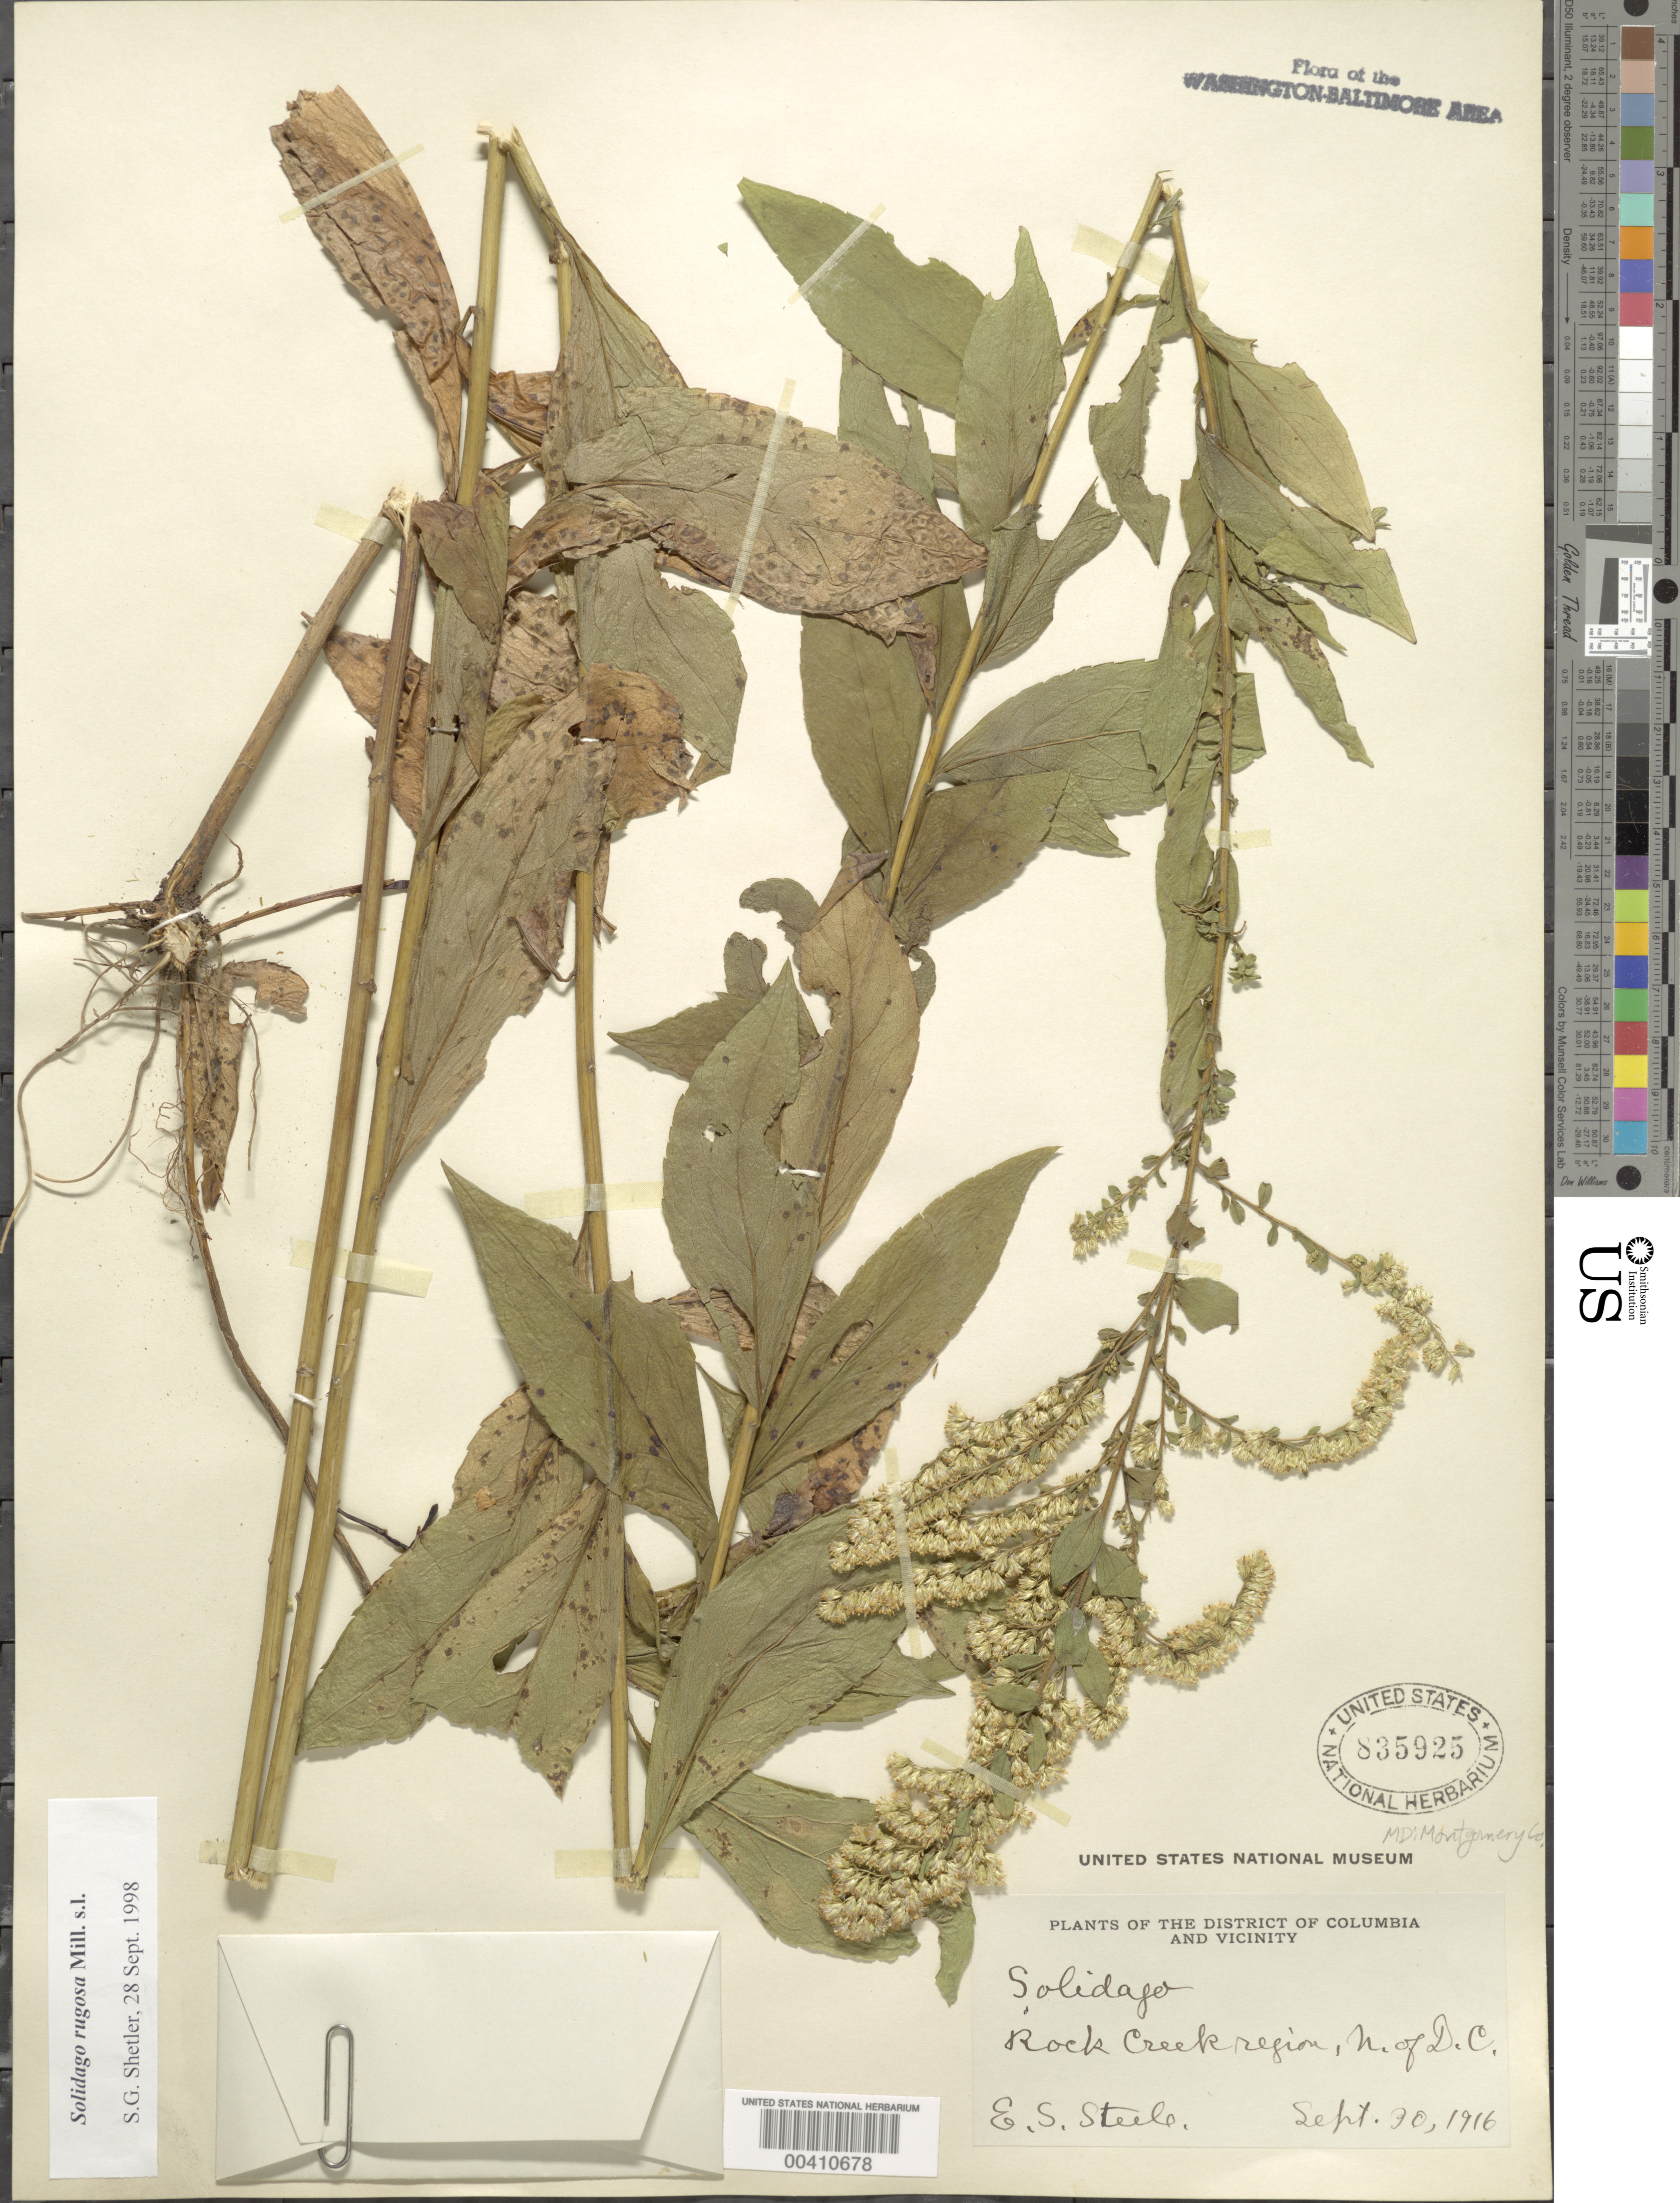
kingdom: Plantae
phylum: Tracheophyta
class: Magnoliopsida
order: Asterales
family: Asteraceae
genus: Solidago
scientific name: Solidago rugosa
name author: Mill.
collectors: E. Steele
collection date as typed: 30 Sep 1916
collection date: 1916-09-30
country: United States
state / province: Maryland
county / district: Montgomery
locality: Rock Creek Region Rock Creek Park & vicinity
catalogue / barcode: US 835925